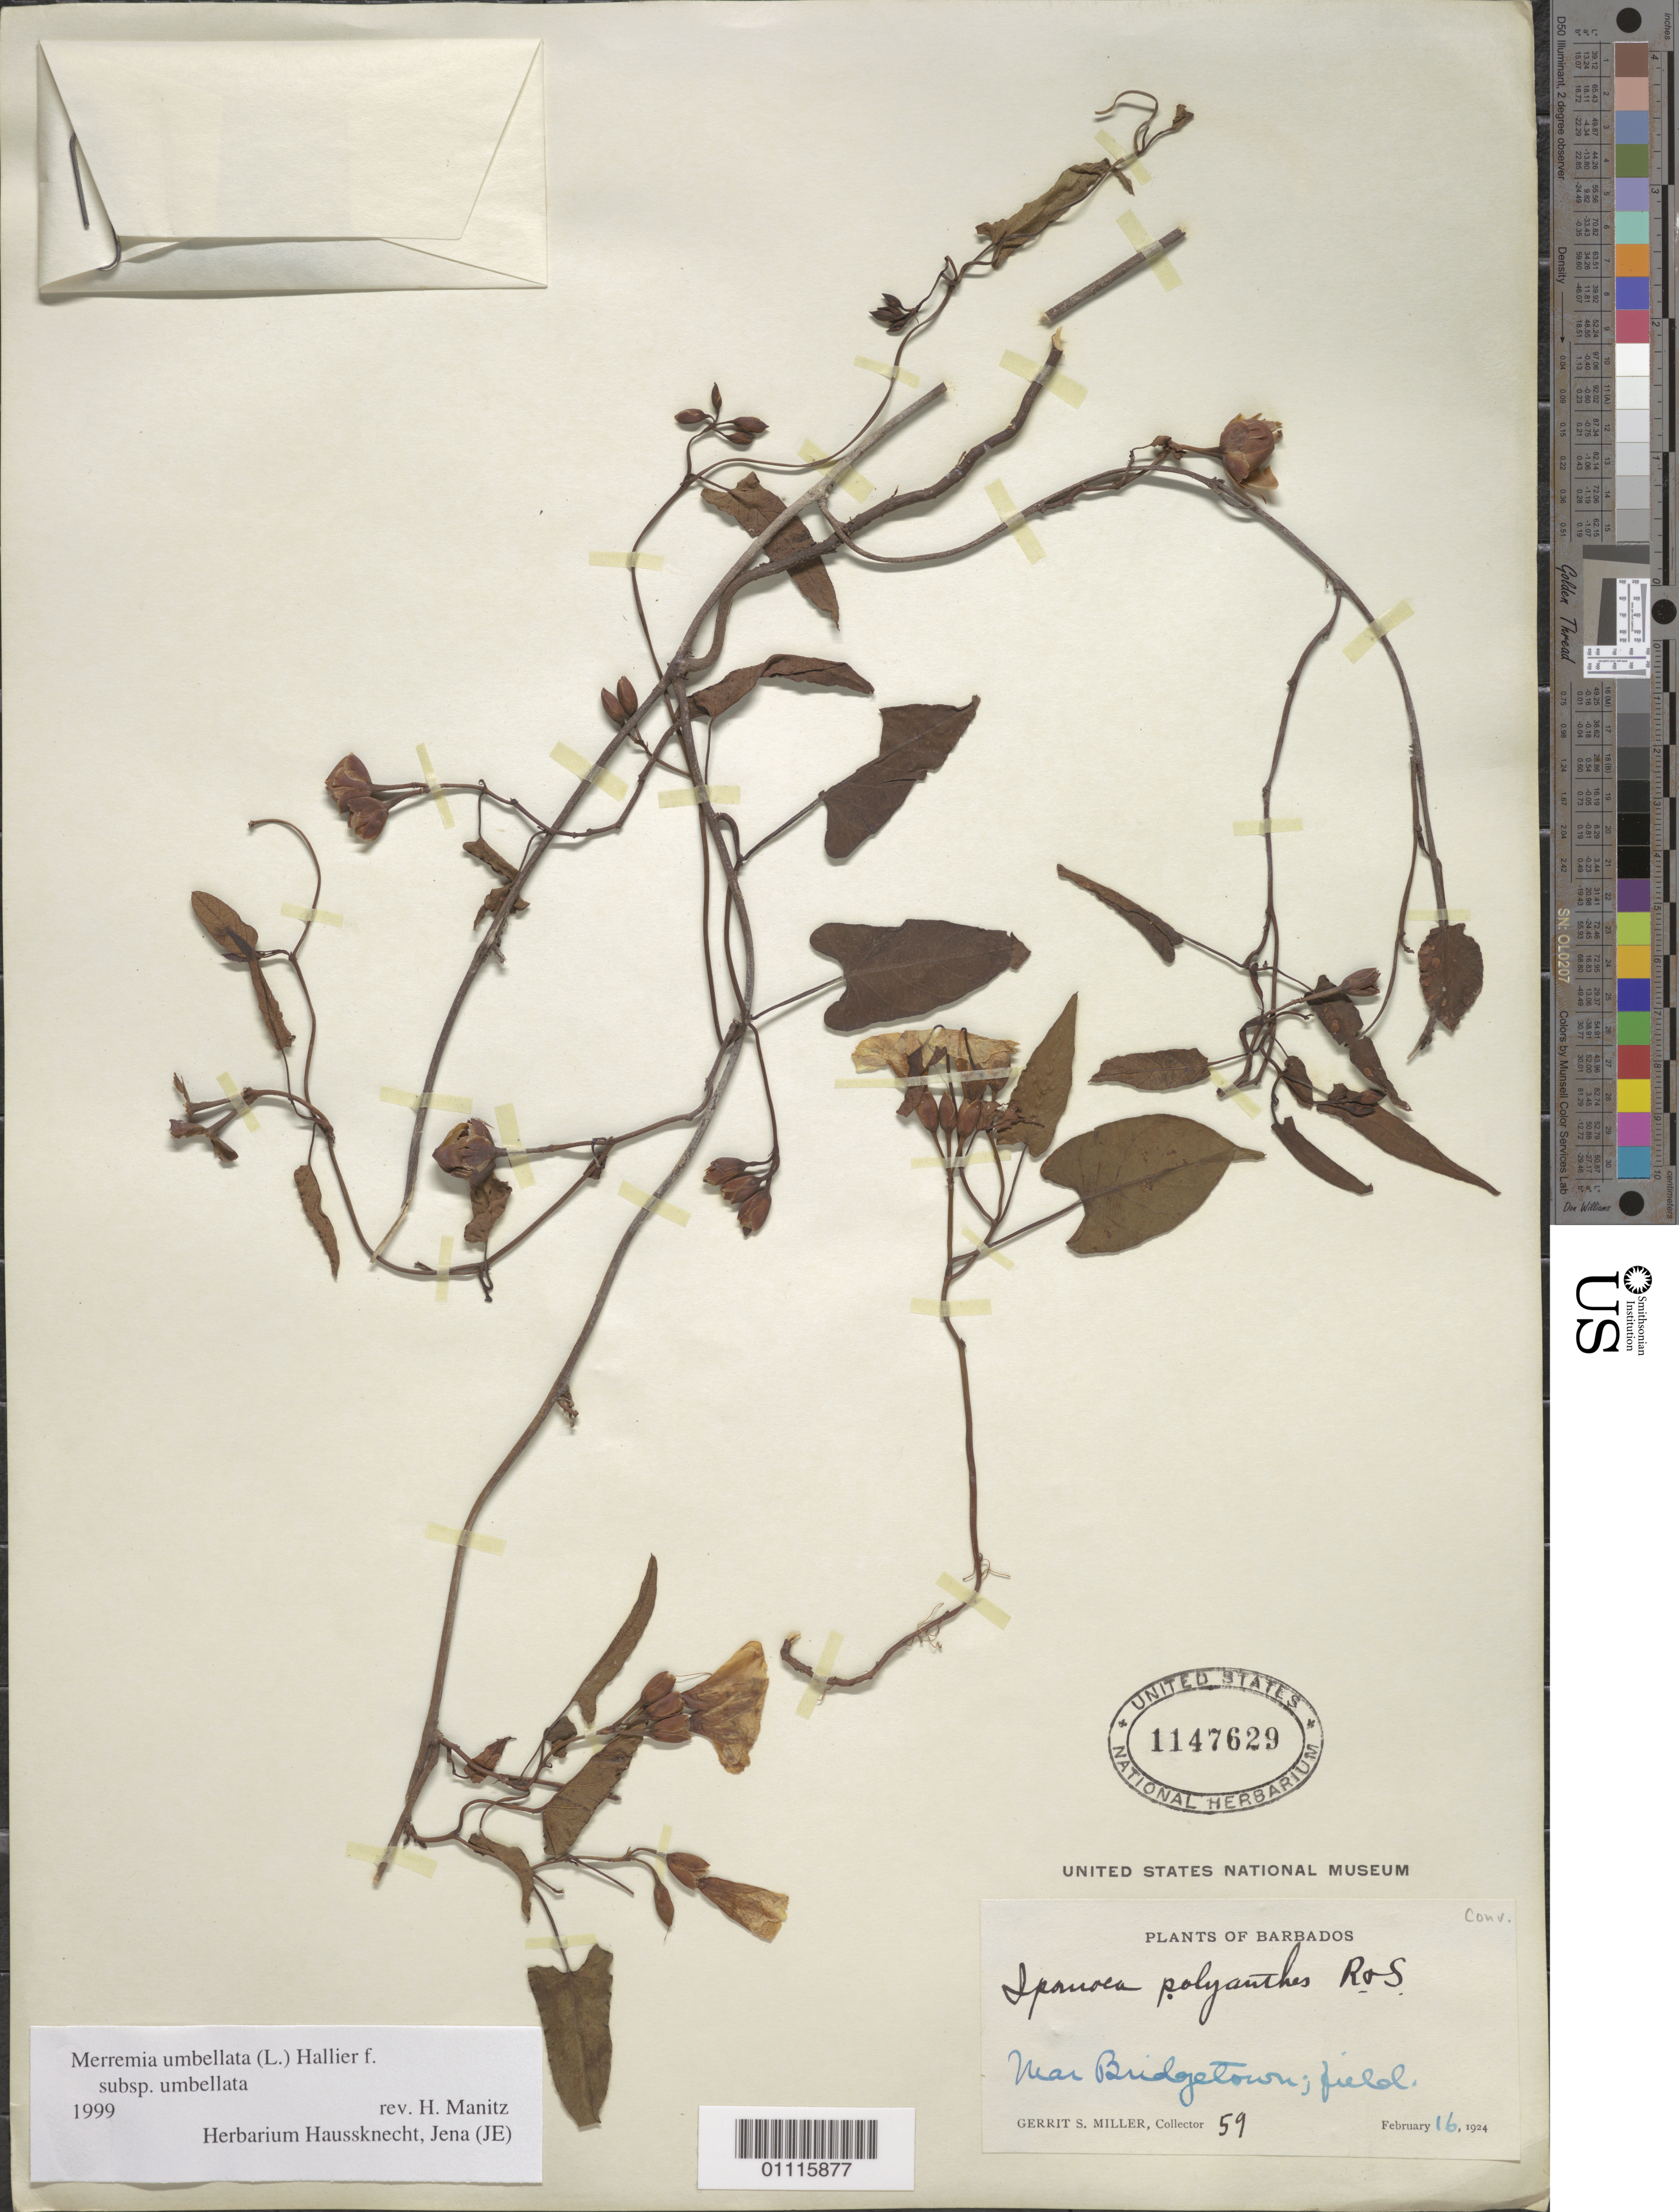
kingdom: Plantae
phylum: Tracheophyta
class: Magnoliopsida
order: Solanales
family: Convolvulaceae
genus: Camonea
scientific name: Camonea umbellata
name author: (L.) A. R. Simões & Staples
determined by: Strong, Mark T., (BOT), Smithsonian Institution - National Museum of Natural History (UNITED STATES)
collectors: G. S. Miller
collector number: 59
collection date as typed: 16 Feb 1924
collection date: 1924-02-16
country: Barbados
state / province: Saint Michael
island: Barbados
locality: Near Bridgetown; field.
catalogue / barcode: US 1147629